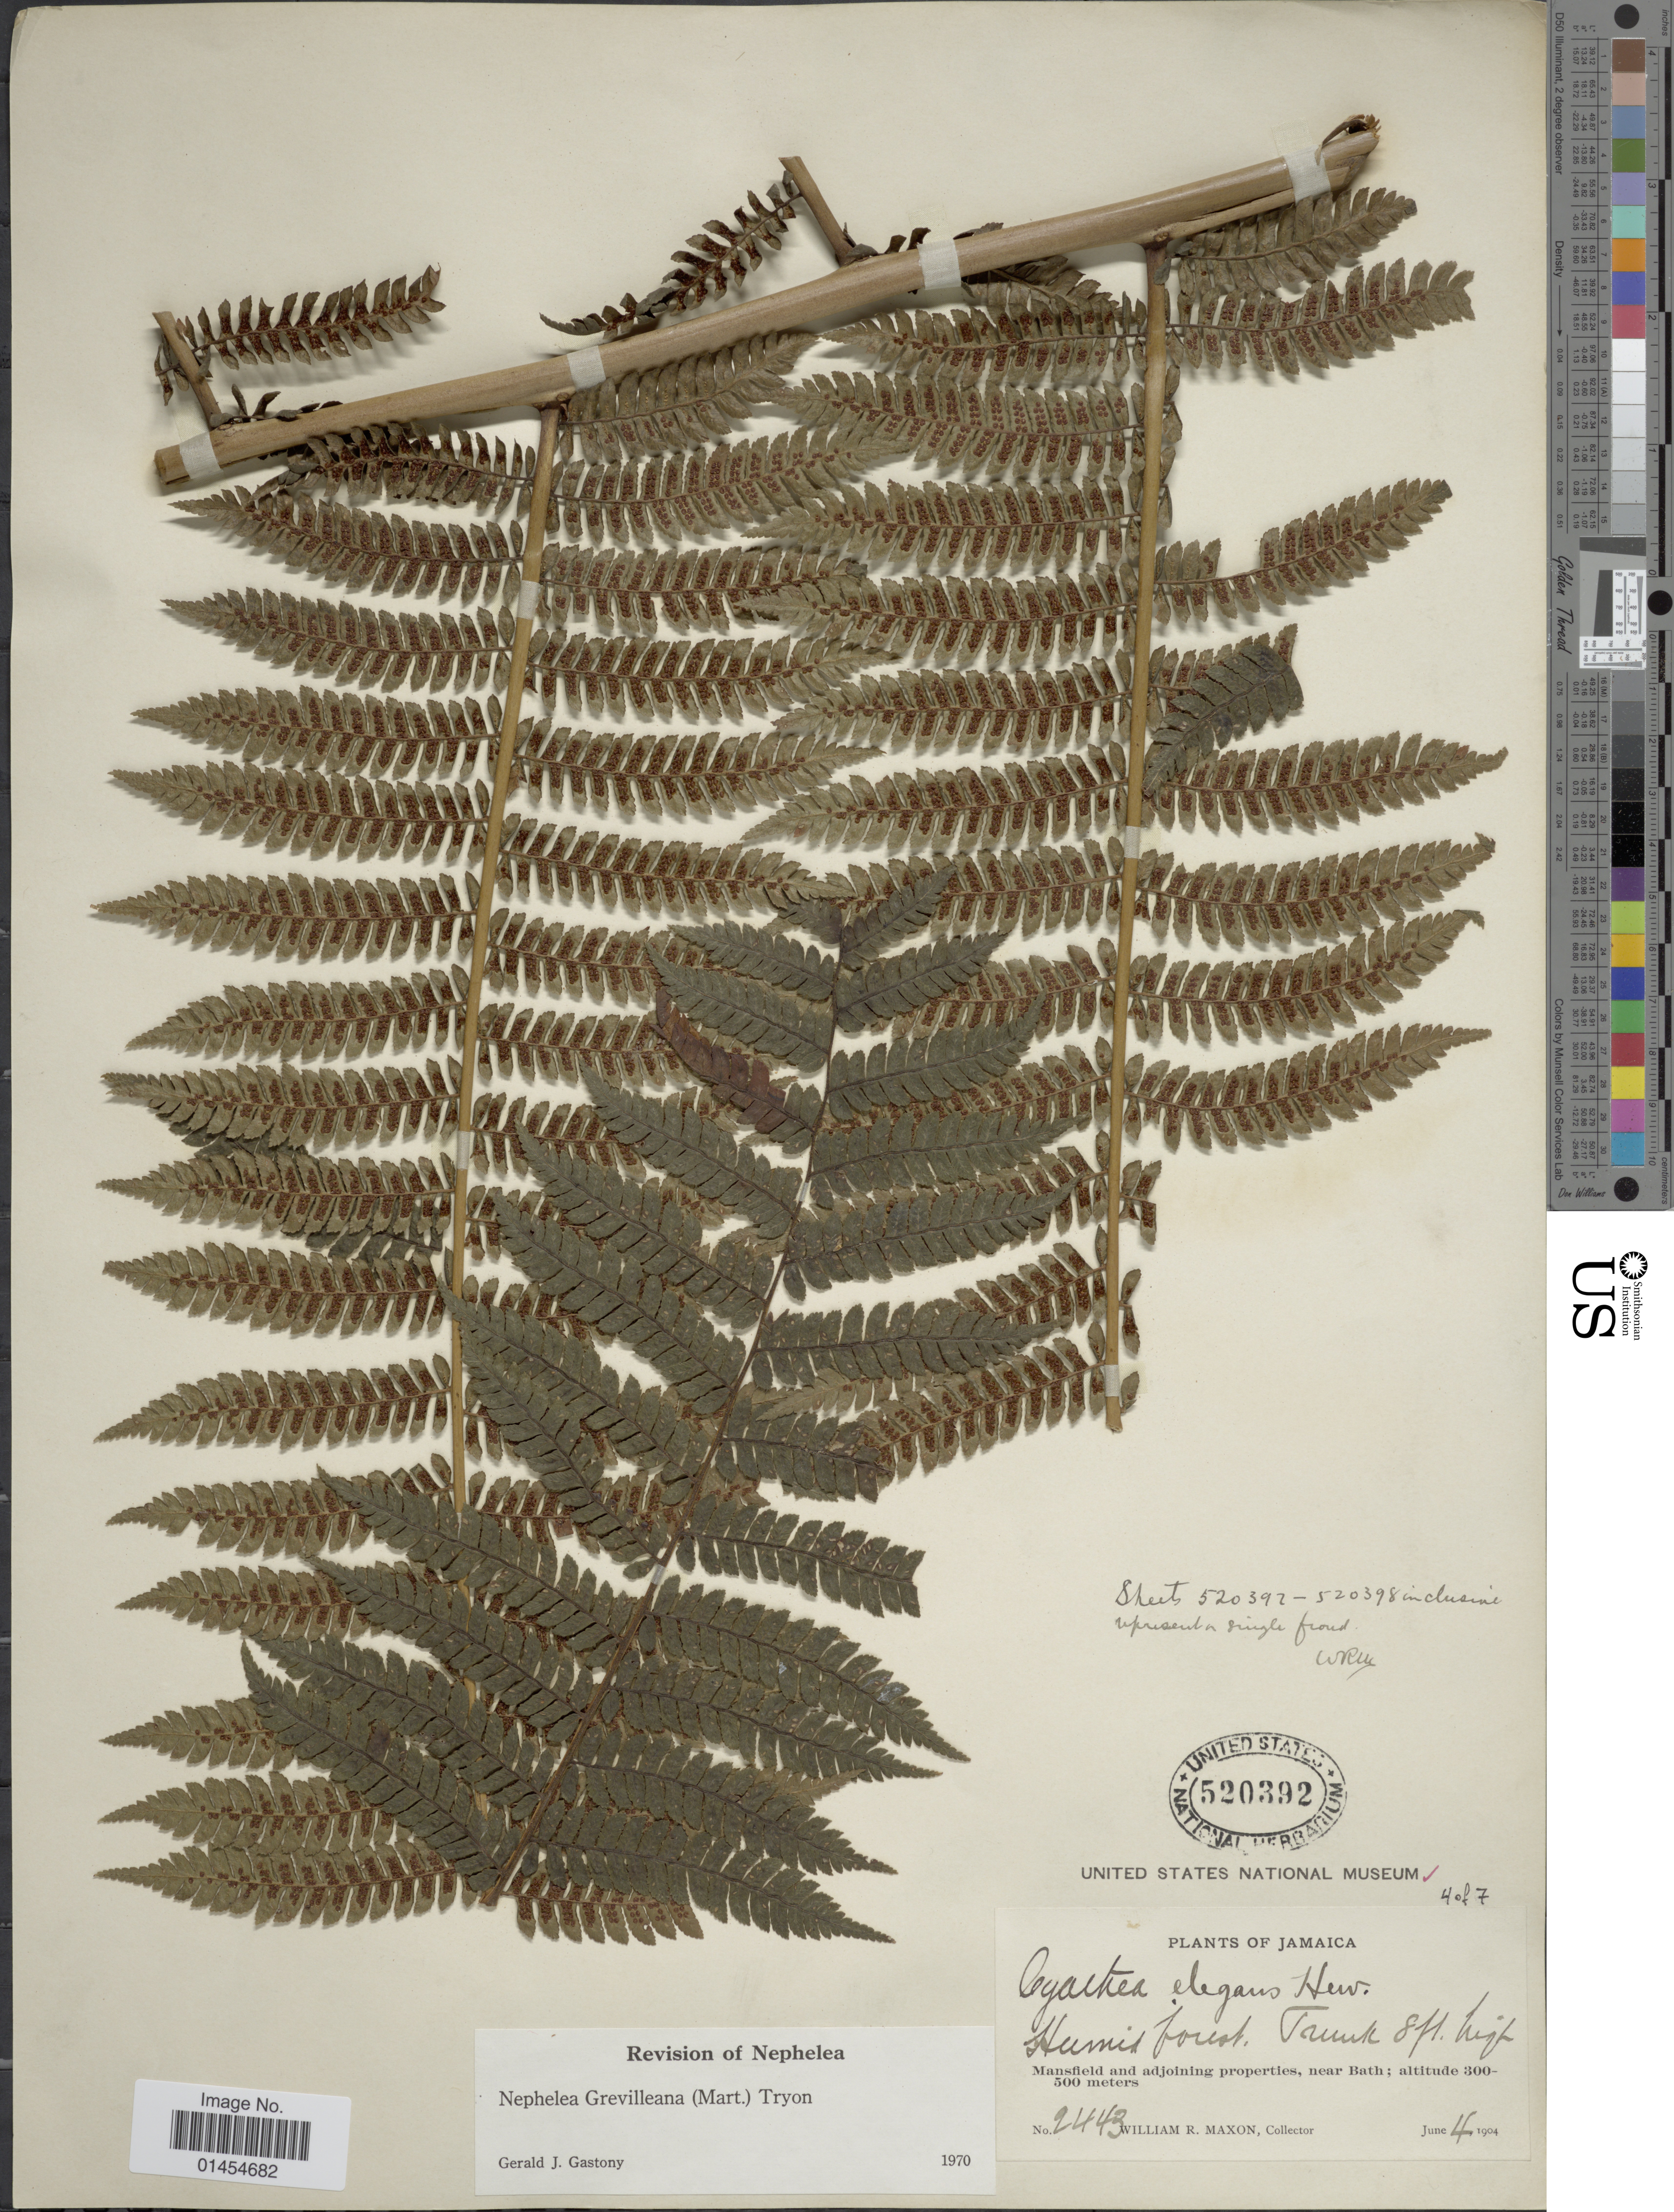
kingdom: Plantae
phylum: Tracheophyta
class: Polypodiopsida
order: Cyatheales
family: Cyatheaceae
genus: Alsophila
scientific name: Alsophila grevilleana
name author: (Mart.) D.S. Conant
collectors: W. R. Maxon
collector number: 2443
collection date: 1904-06-04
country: Jamaica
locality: Mansfield and adjoining properties, near Bath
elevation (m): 300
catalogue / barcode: US 520392